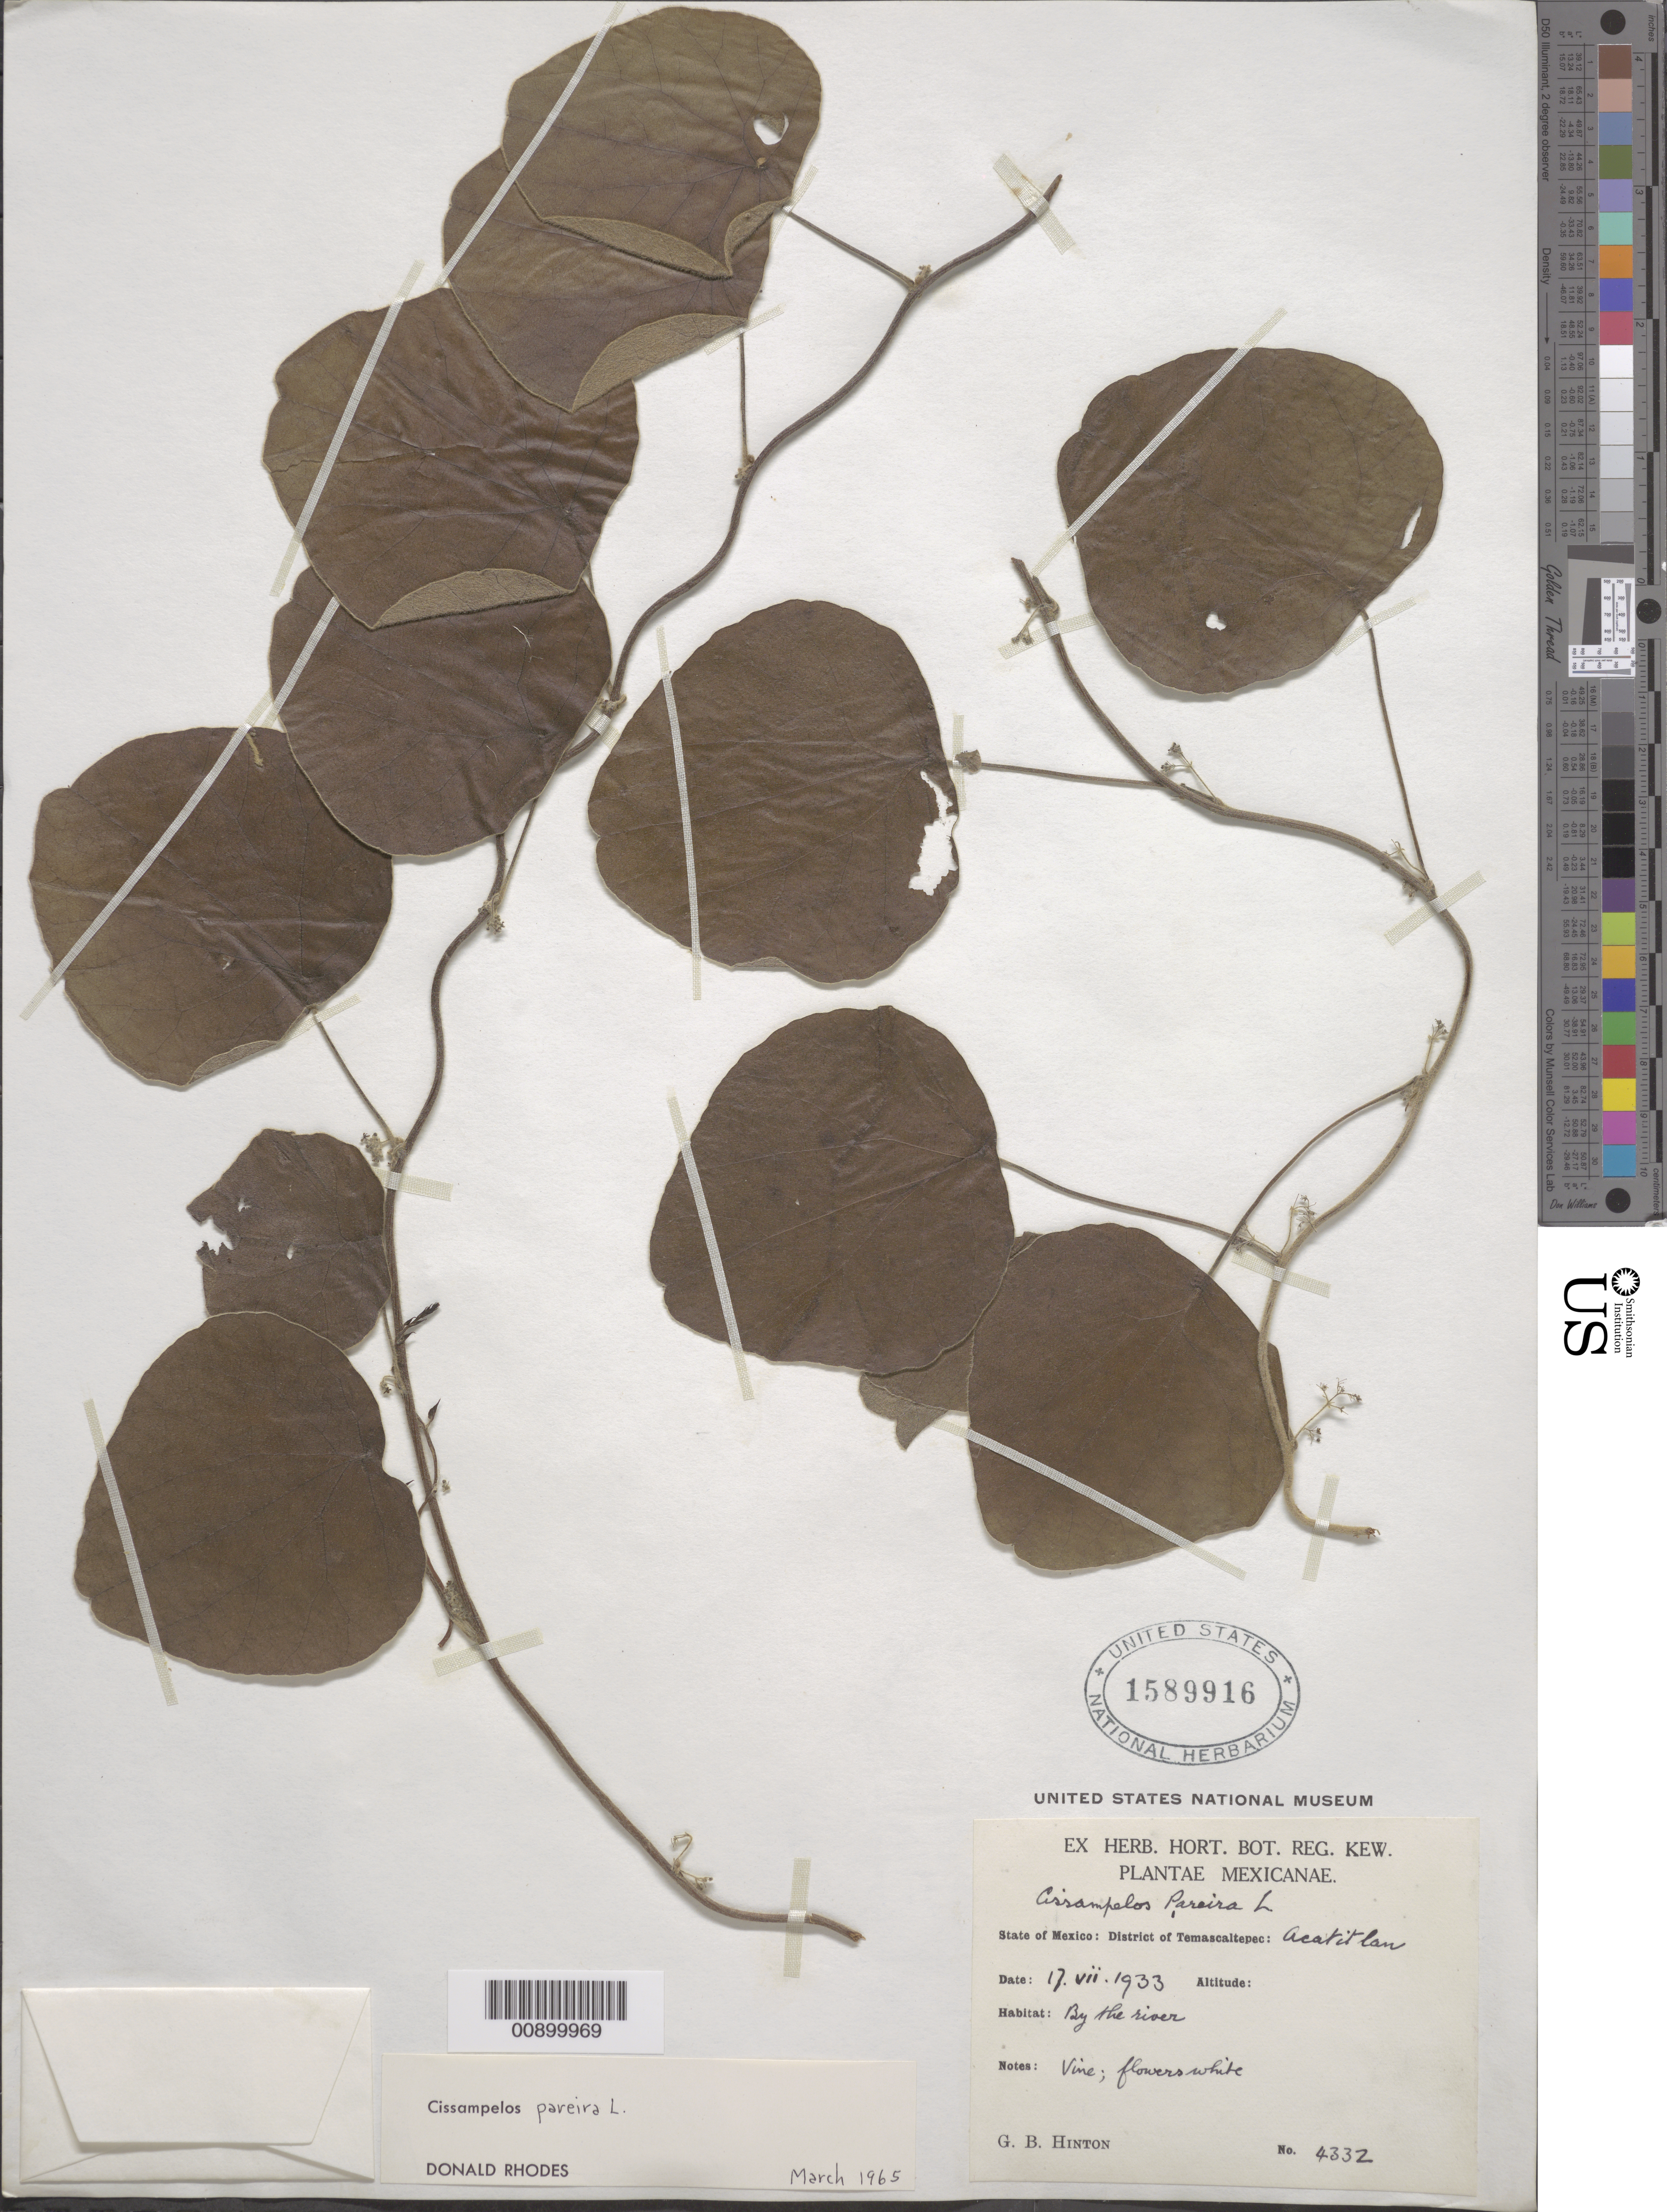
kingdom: Plantae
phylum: Tracheophyta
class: Magnoliopsida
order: Ranunculales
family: Menispermaceae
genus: Cissampelos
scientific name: Cissampelos pareira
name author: L.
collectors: G. B. Hinton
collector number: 4332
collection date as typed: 17 Jul 1933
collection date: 1933-07-17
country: Mexico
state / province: México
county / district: Temascaltepec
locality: State of Mexico: District of Temascaltepec: Acatitlan.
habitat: By the river.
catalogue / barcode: US 1589916